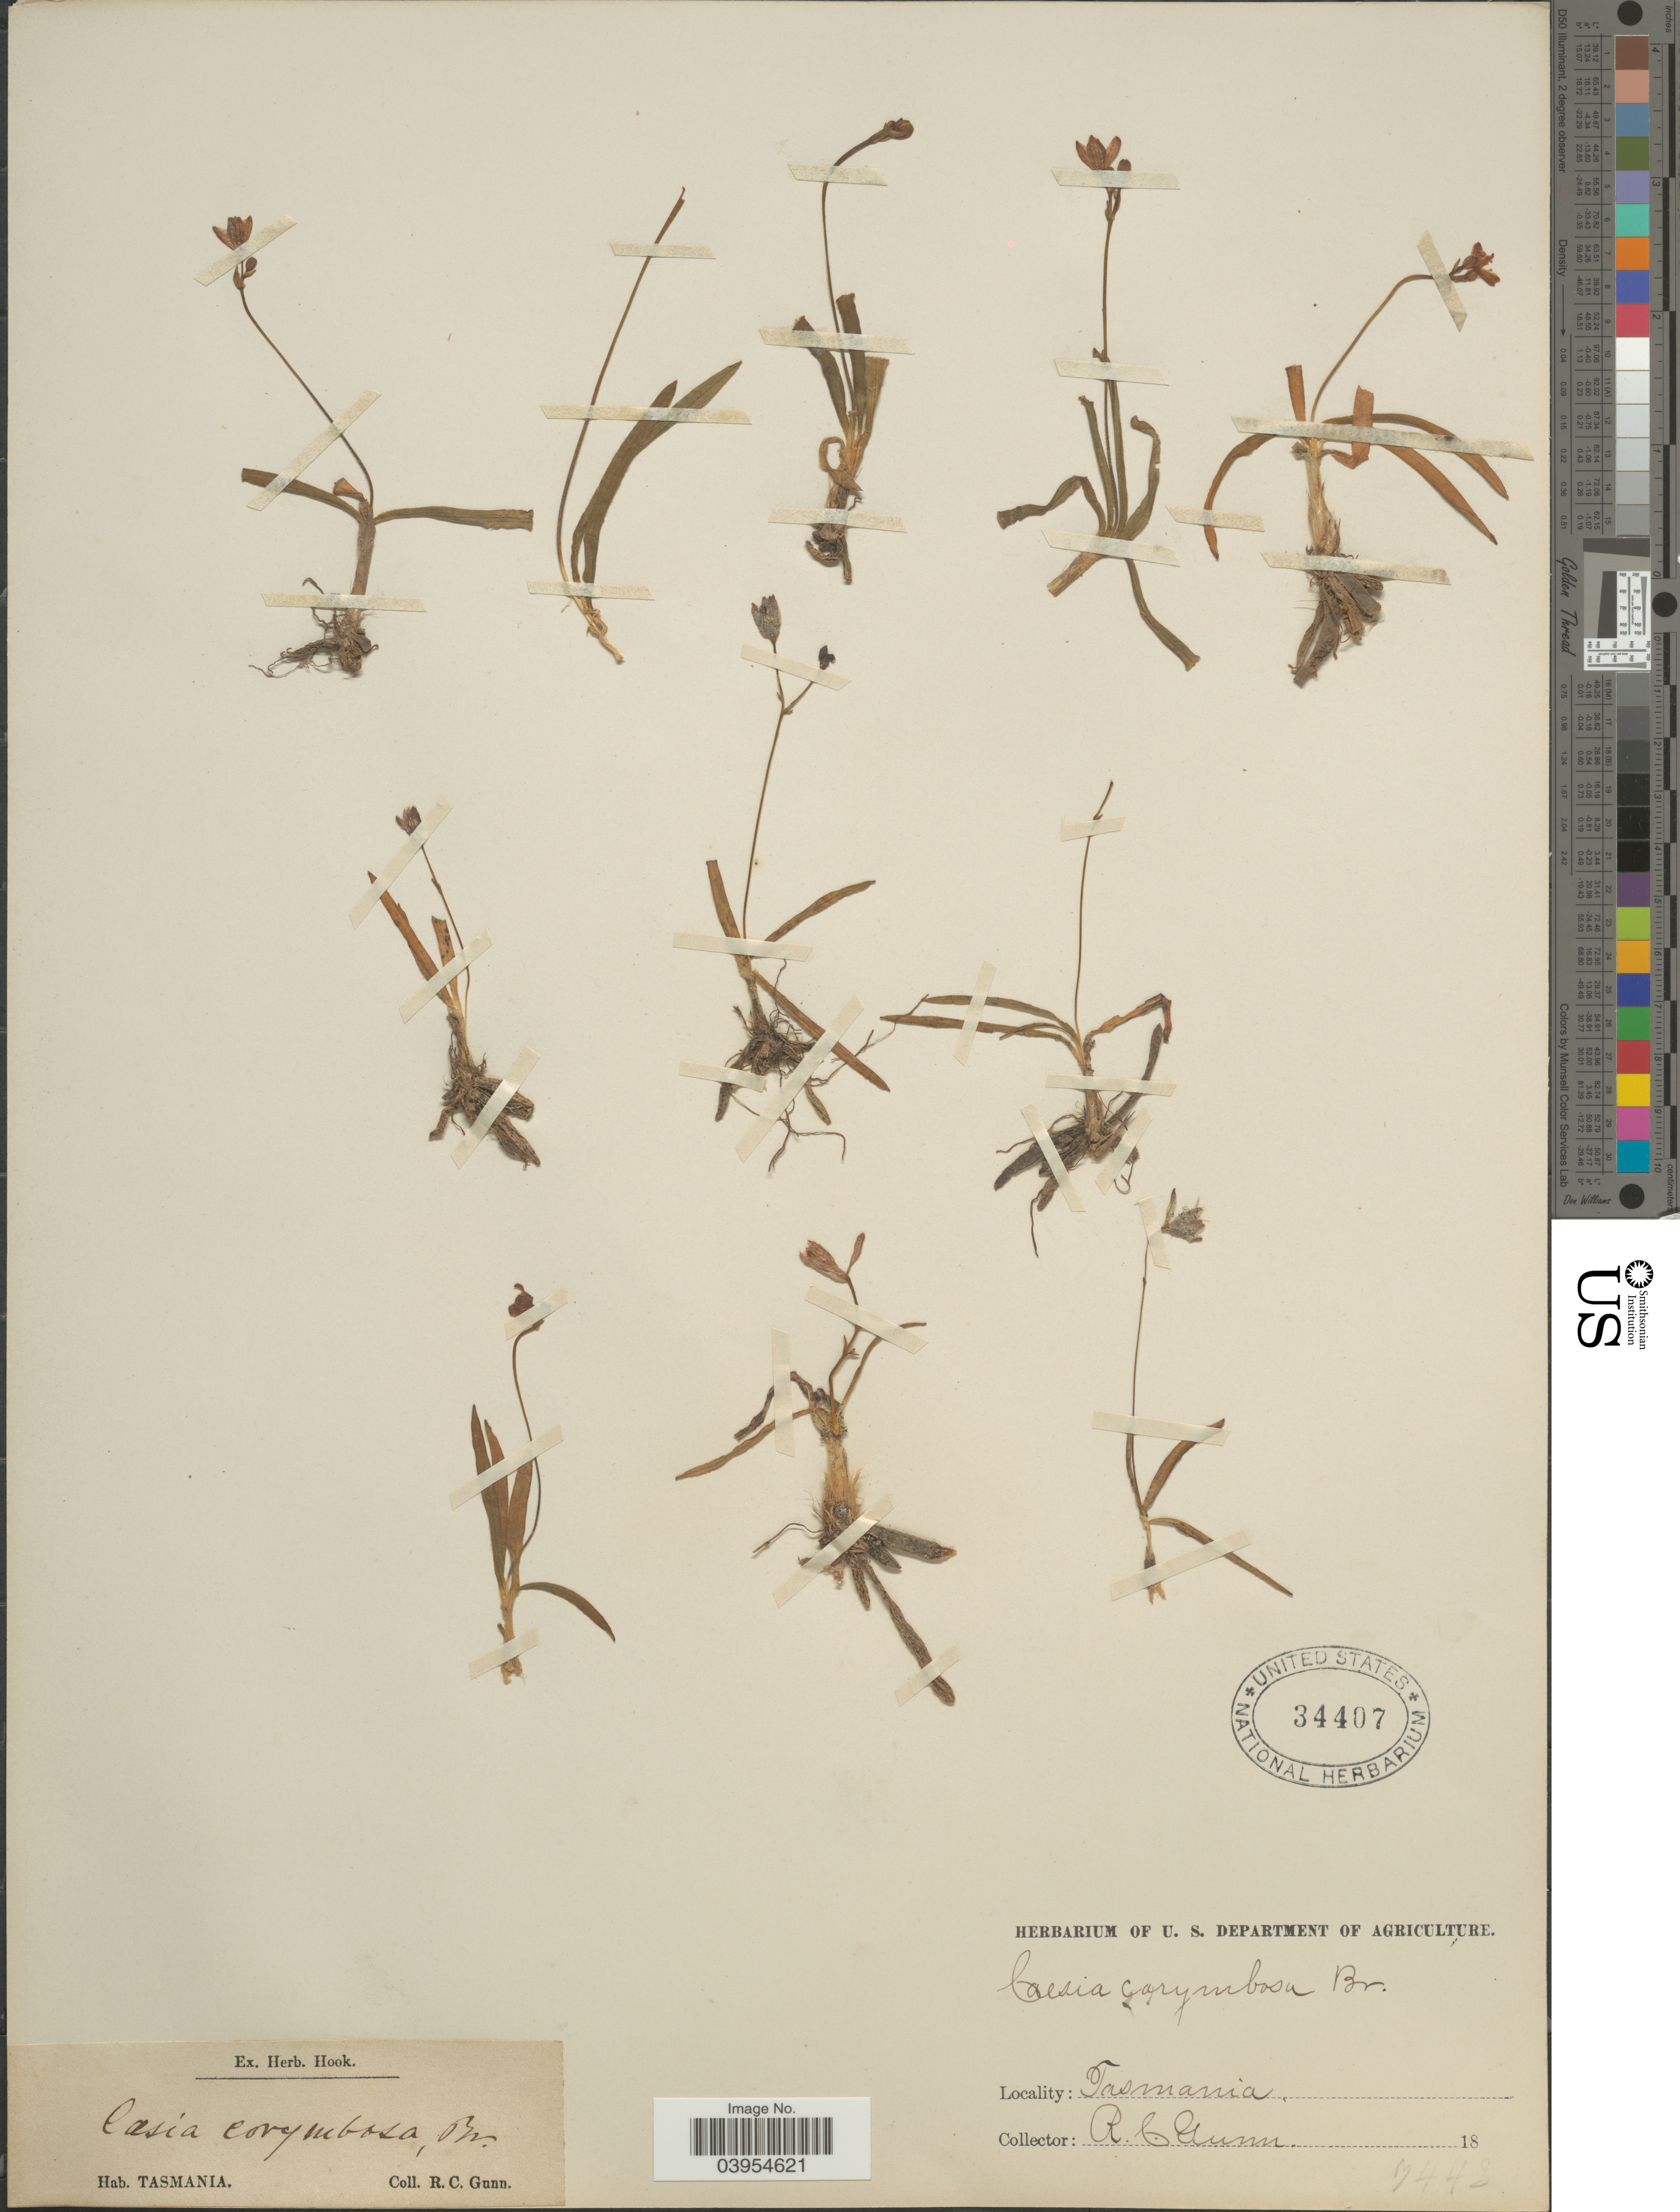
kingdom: Plantae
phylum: Tracheophyta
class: Liliopsida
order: Asparagales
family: Asphodelaceae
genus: Caesia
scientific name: Caesia corymbosa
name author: R. Br.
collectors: R. Gunn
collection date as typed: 18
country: Australia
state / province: Tasmania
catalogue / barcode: US 34407